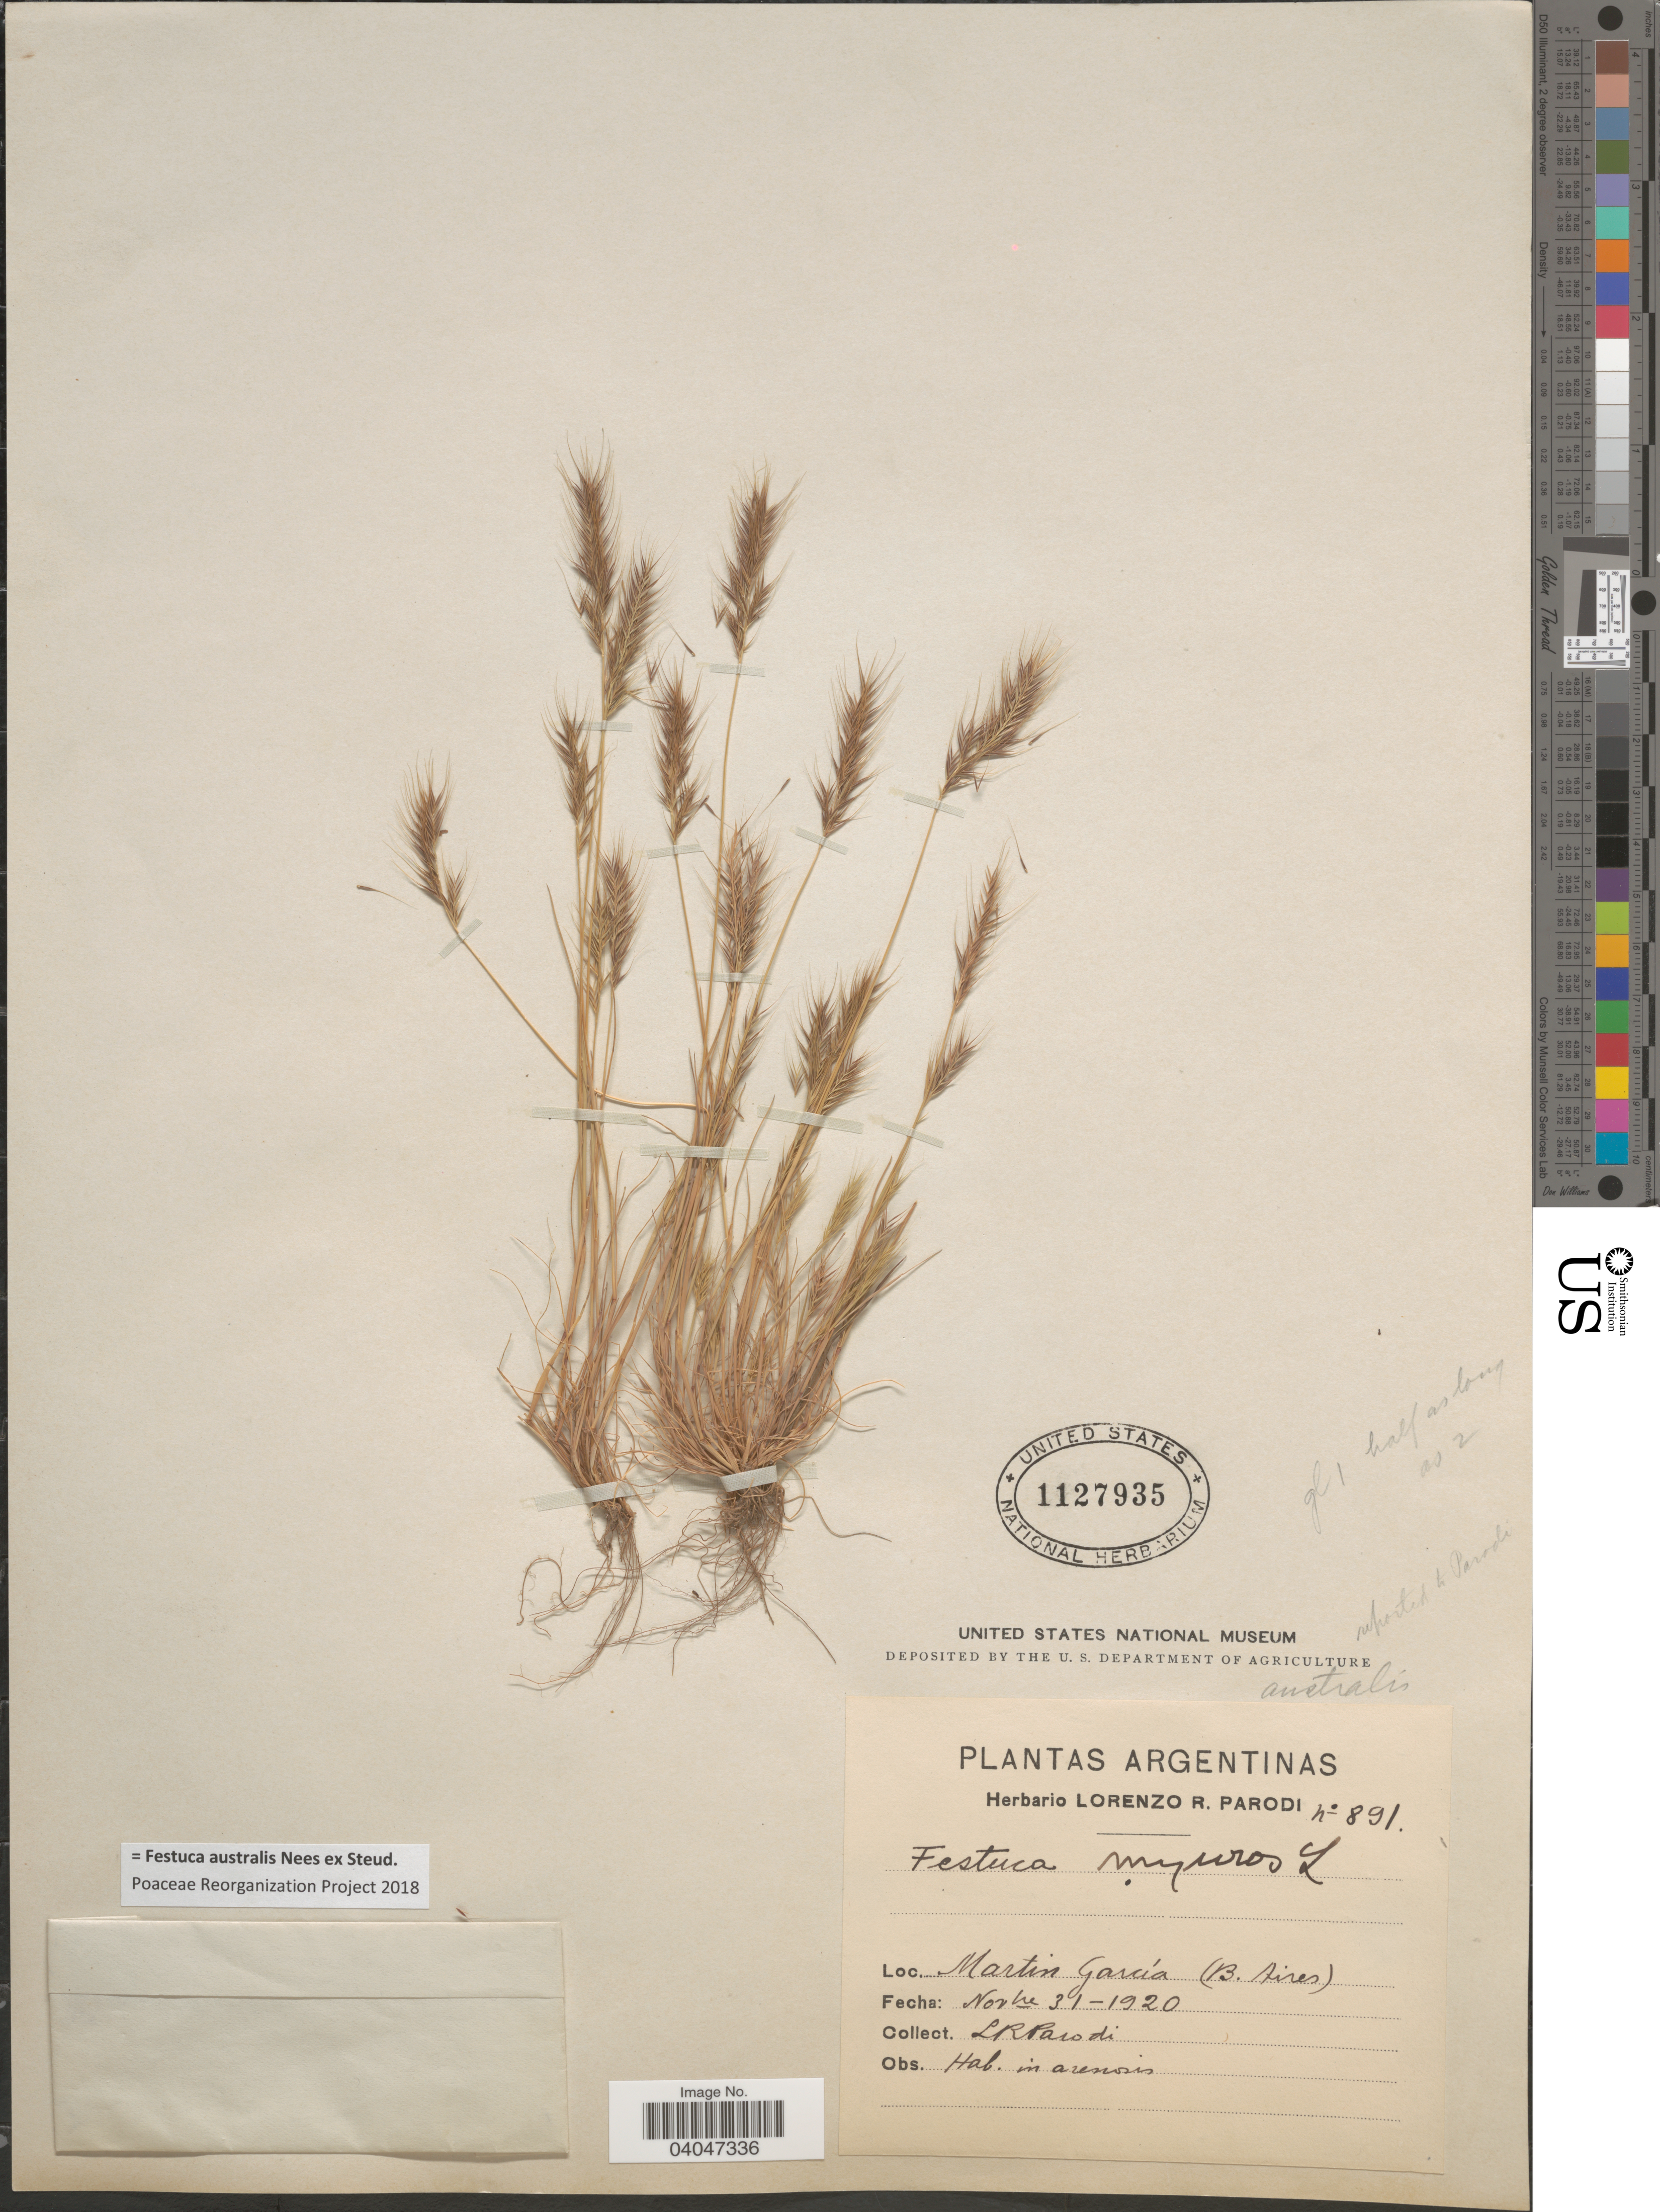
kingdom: Plantae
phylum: Tracheophyta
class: Liliopsida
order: Poales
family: Poaceae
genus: Festuca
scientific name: Festuca australis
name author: Nees ex Steud.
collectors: L. R. Parodi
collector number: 891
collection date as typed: Transcribed d/m/y: 31/11/1920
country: Argentina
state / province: Buenos Aires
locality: Martin García.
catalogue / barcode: US 1127935